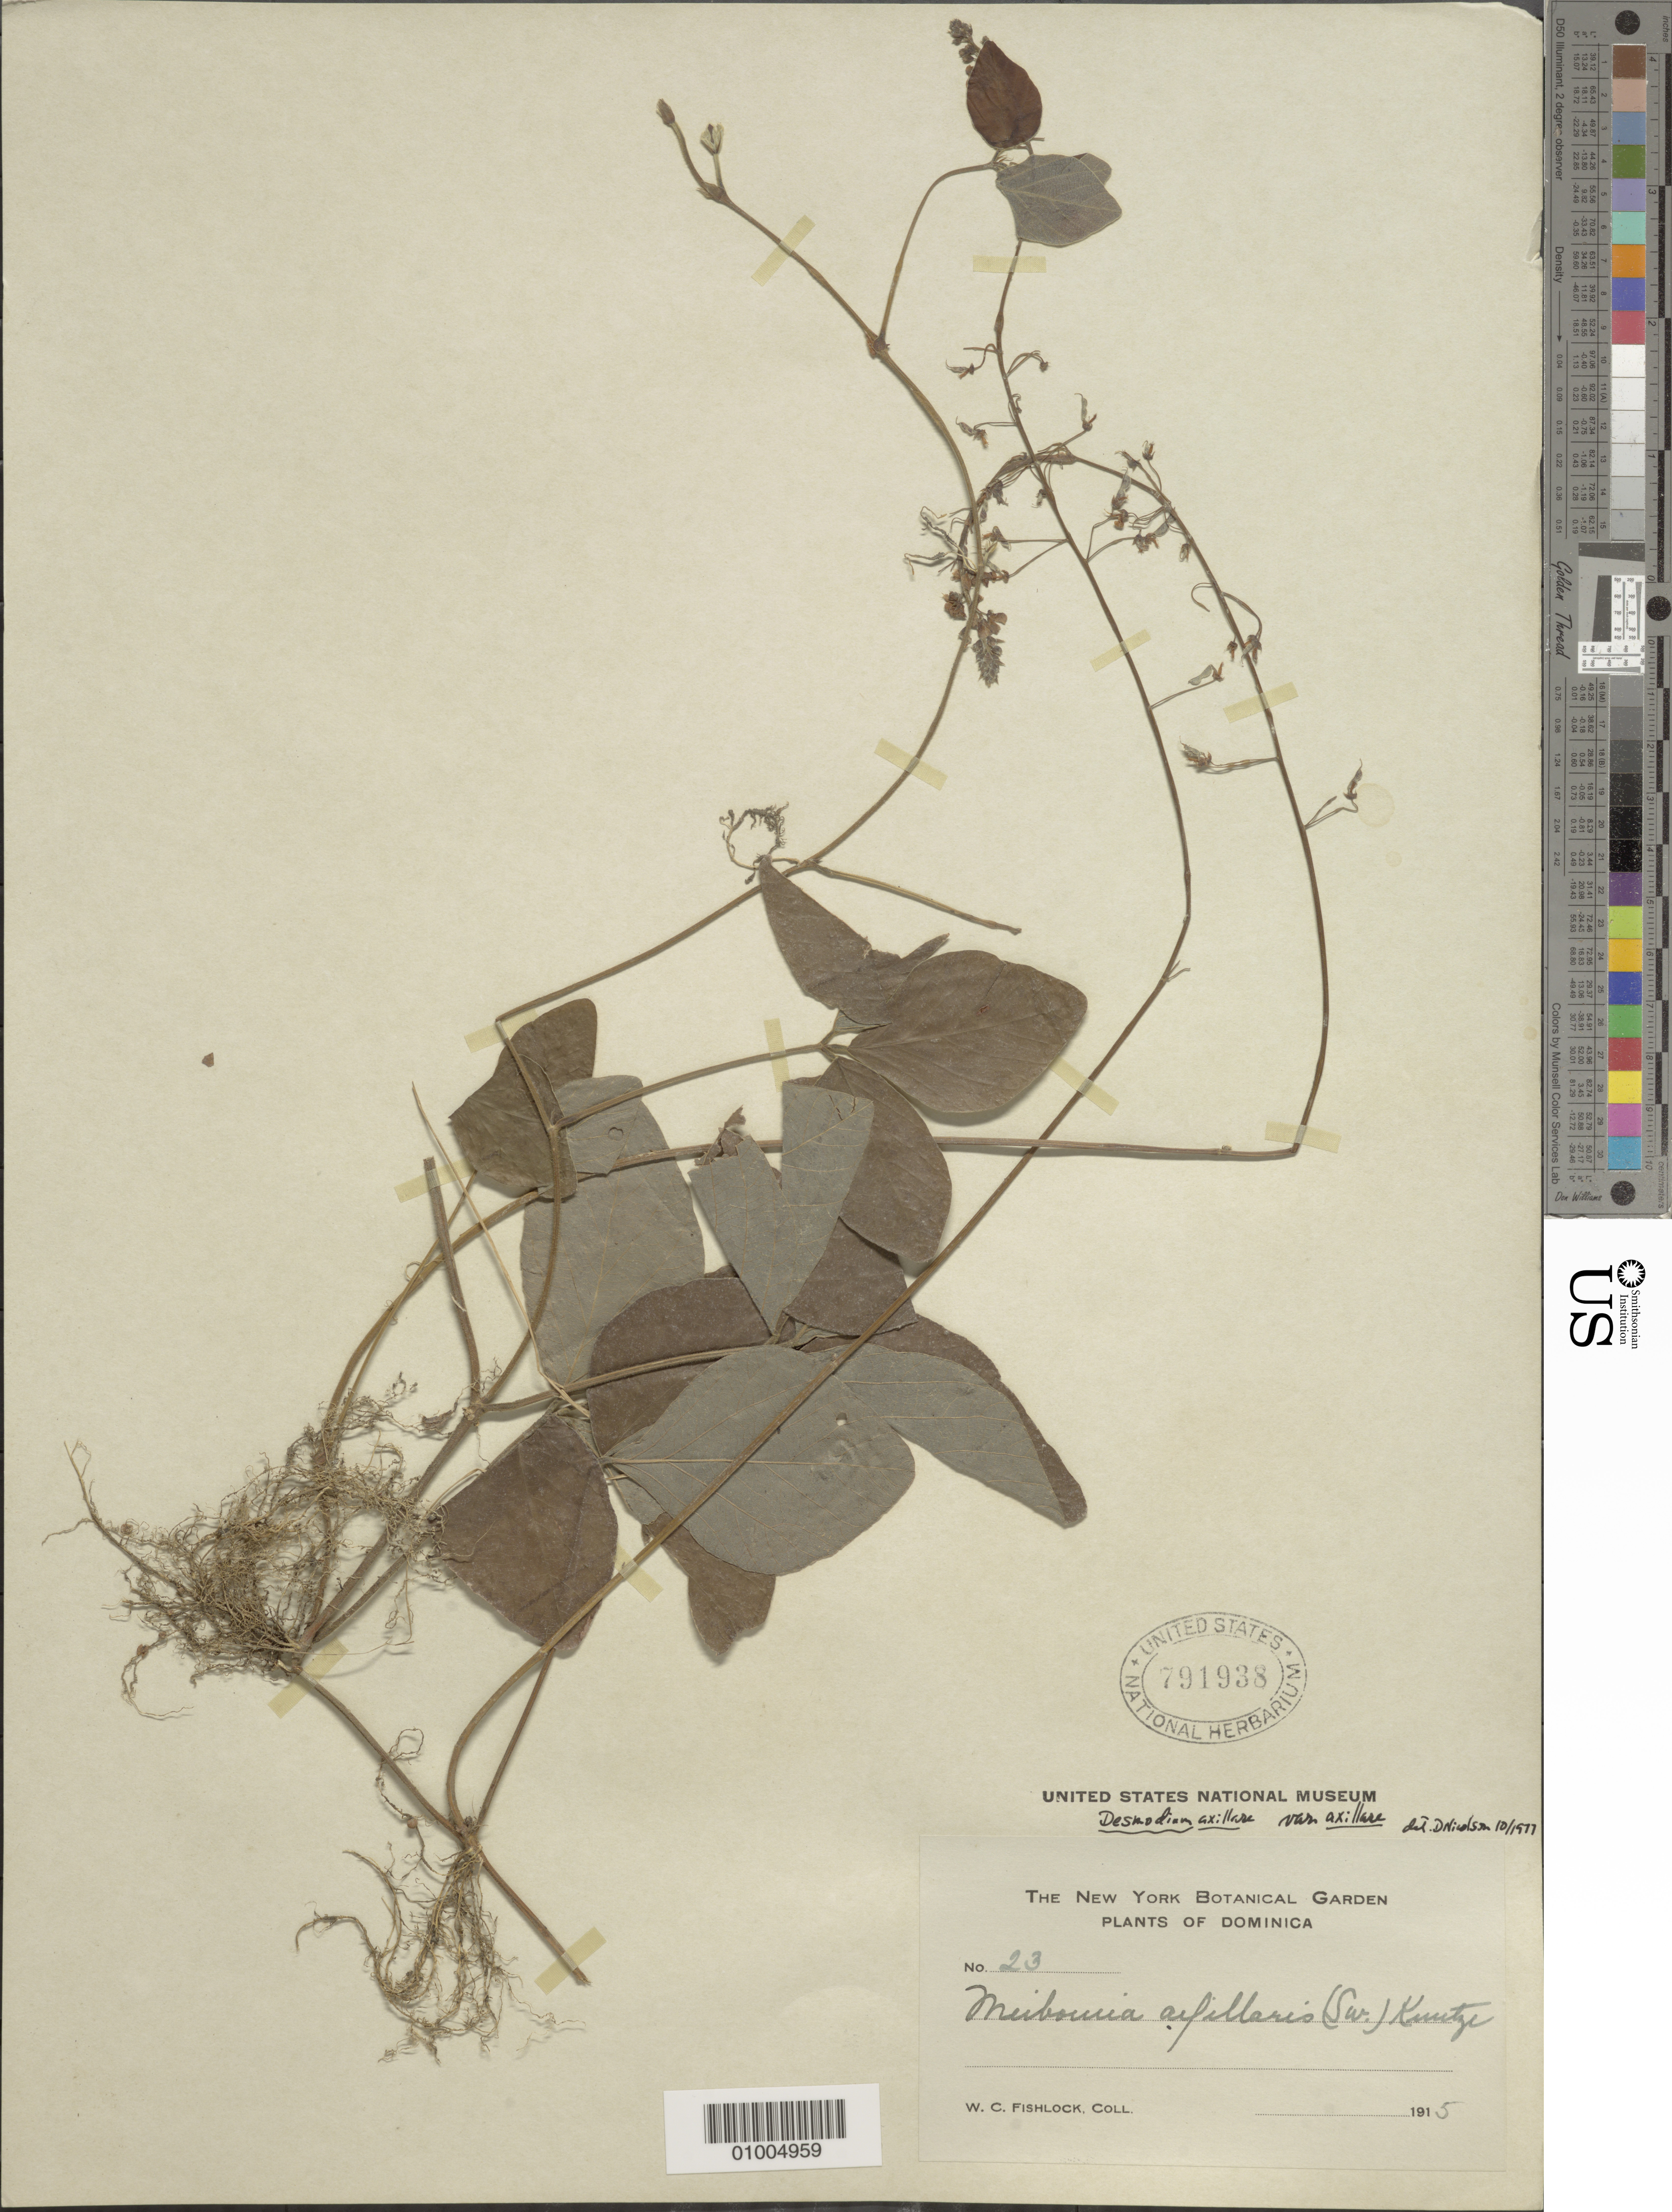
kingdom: Plantae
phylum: Tracheophyta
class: Magnoliopsida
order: Fabales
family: Fabaceae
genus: Desmodium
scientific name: Desmodium axillare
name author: (Sw.) DC.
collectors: W. Fishlock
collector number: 23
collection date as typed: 1915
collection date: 1915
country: Dominica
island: Dominica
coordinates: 0 N, 0 E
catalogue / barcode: US 791938